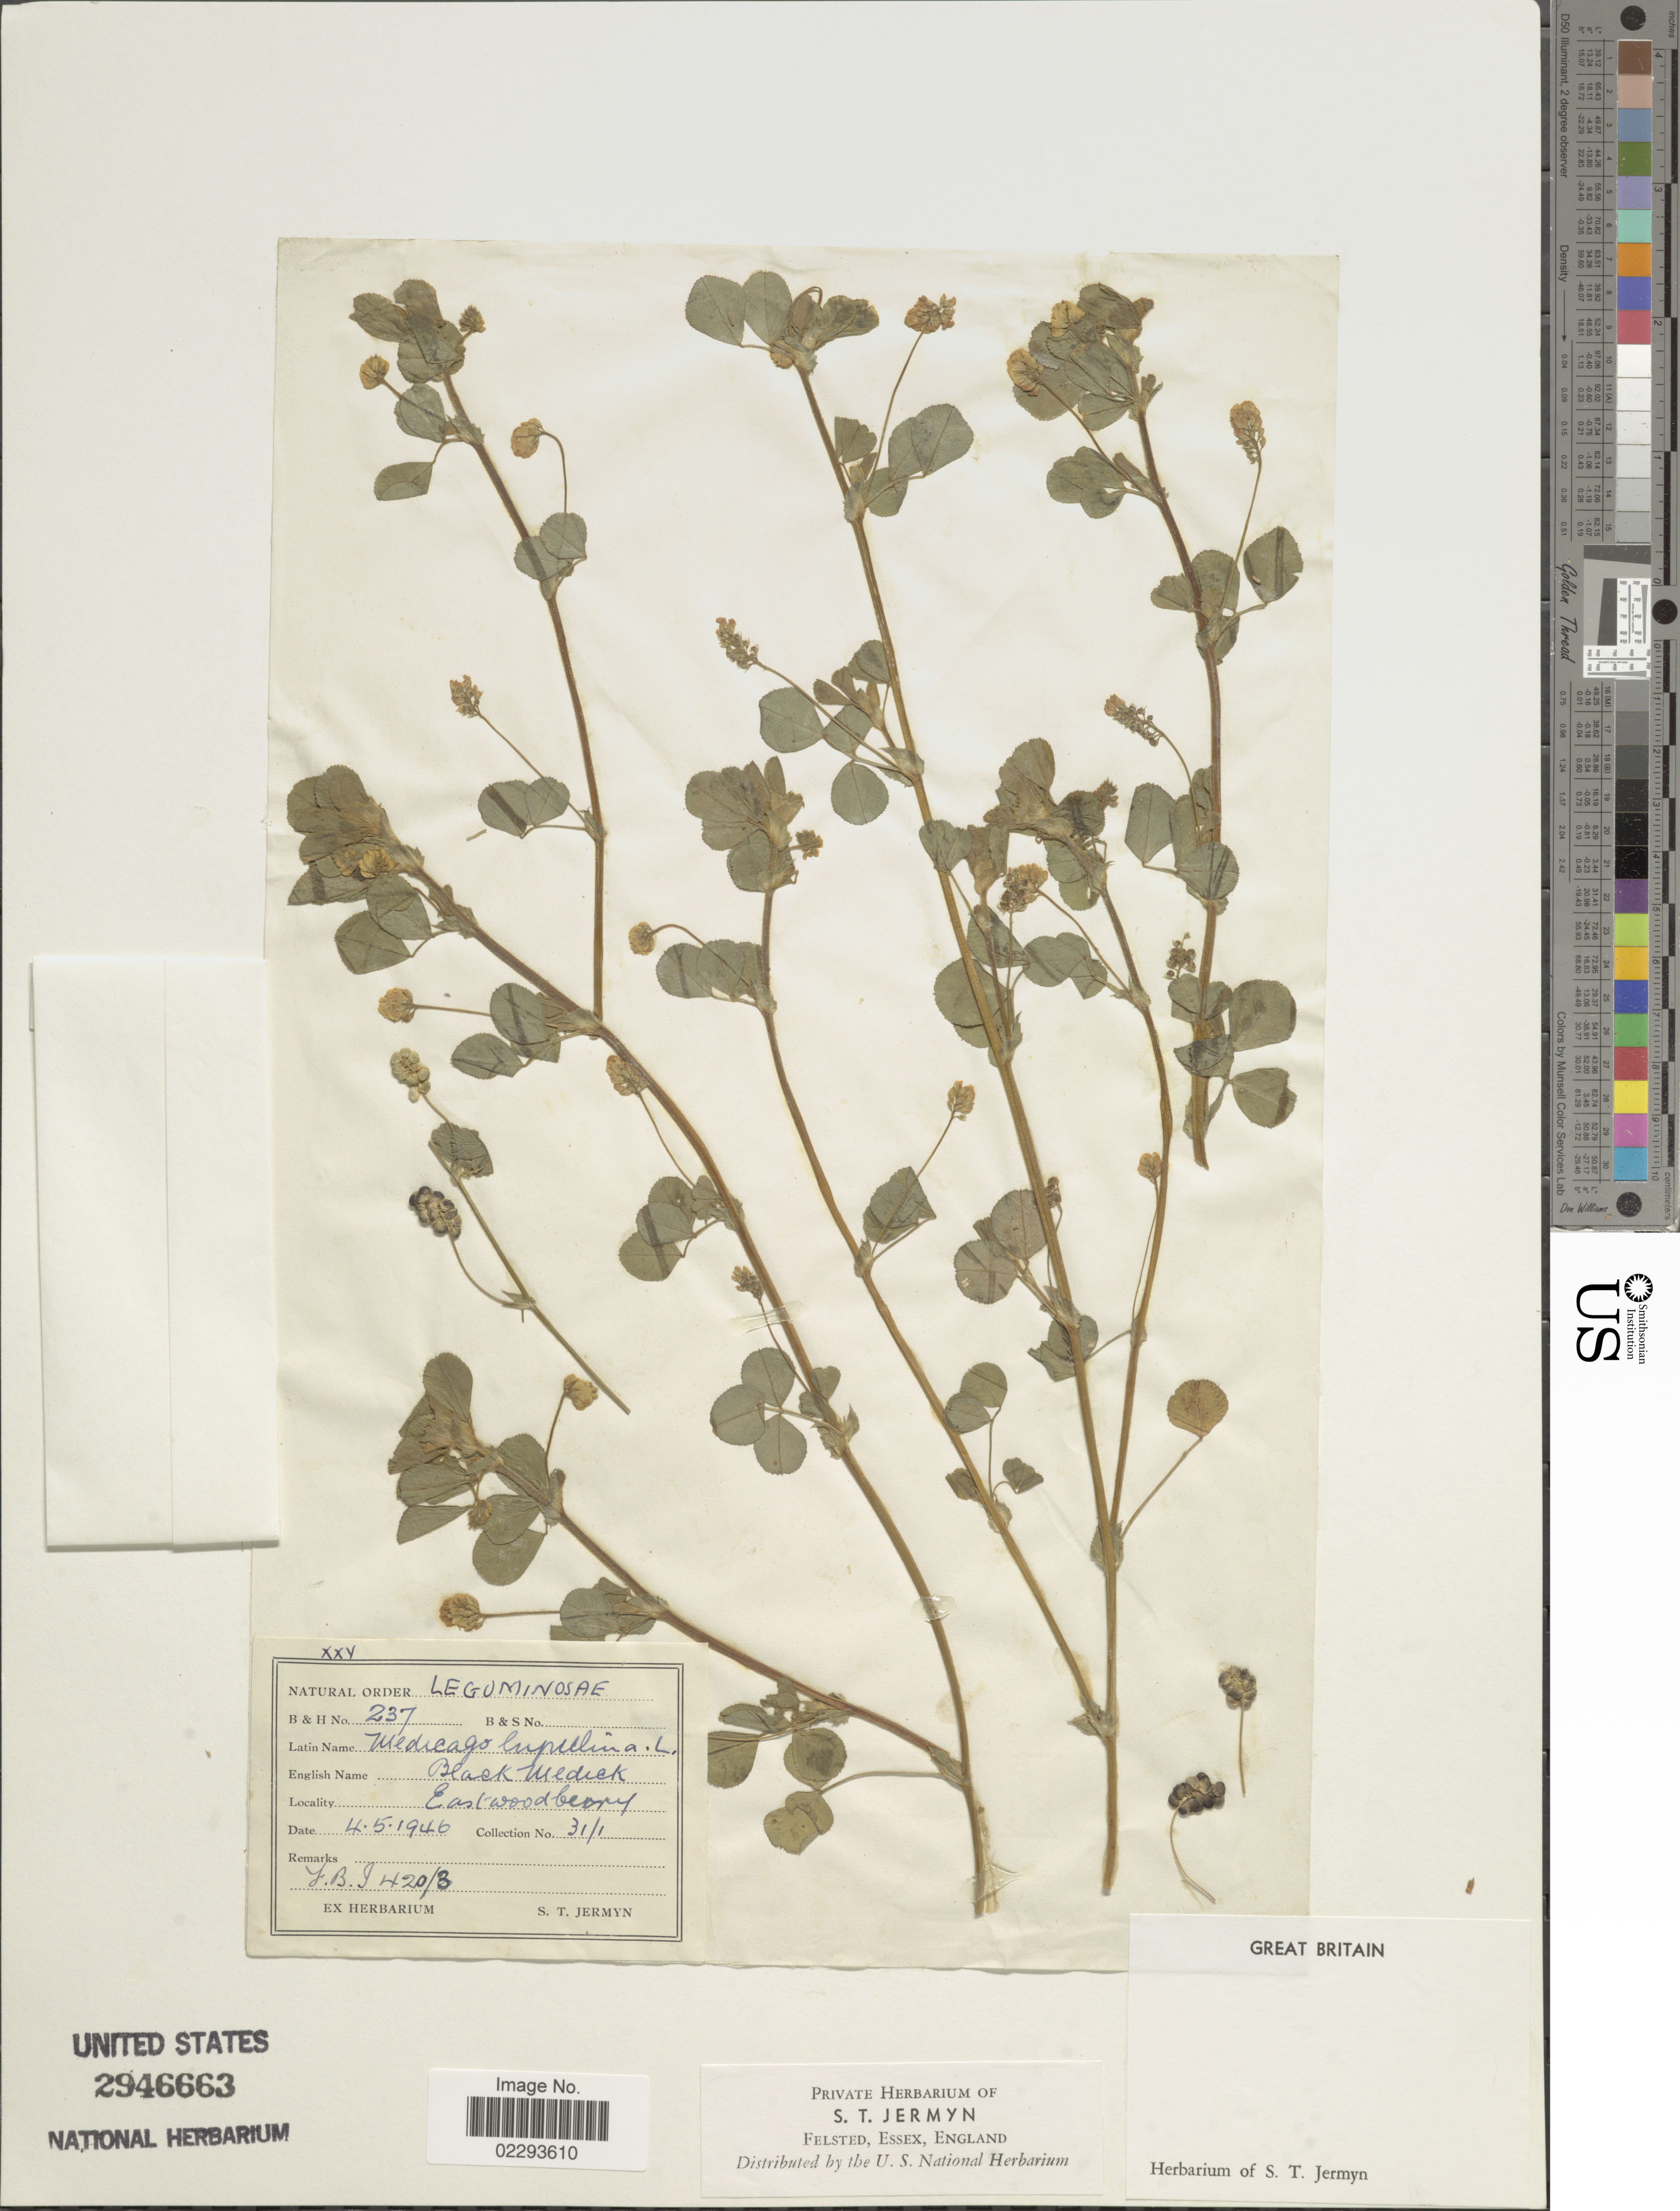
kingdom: Plantae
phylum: Tracheophyta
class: Magnoliopsida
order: Fabales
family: Fabaceae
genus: Medicago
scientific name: Medicago lupulina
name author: L.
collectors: S. Jermyn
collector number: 31/1/237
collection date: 1946-05-04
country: United Kingdom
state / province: England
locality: Great Britain, Eastwood Cury.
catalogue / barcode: US 2946663